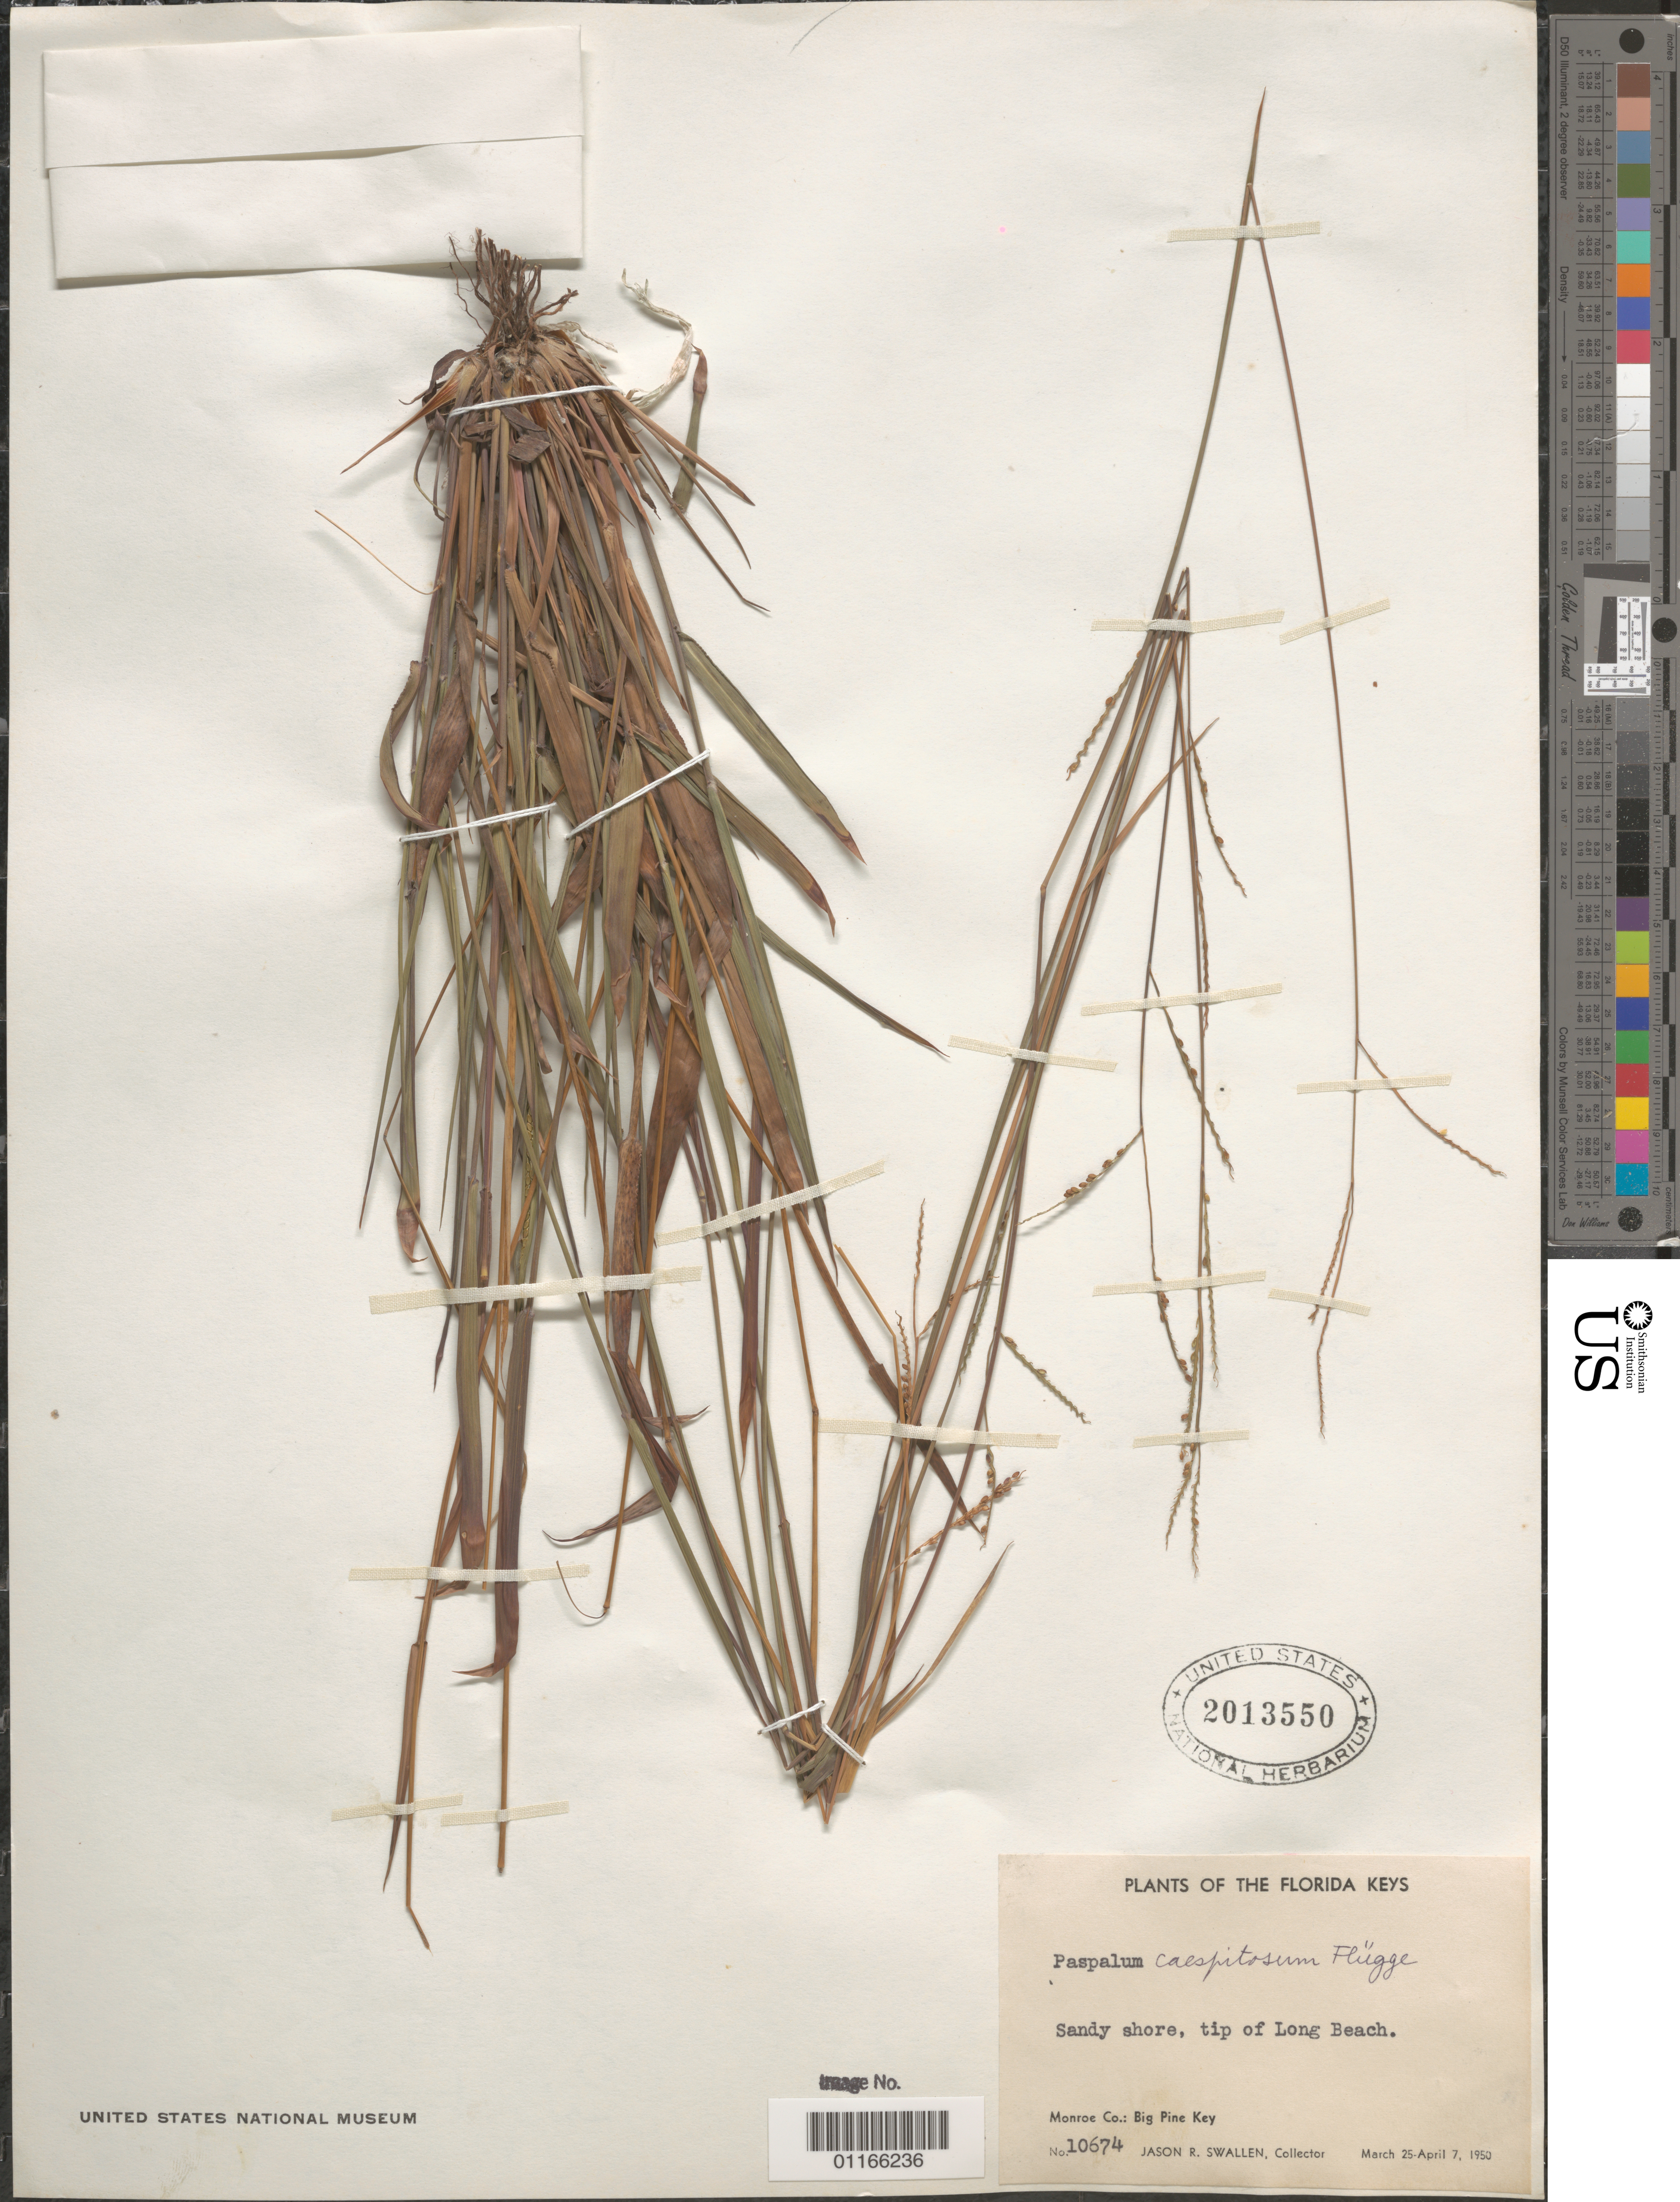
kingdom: Plantae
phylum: Tracheophyta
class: Liliopsida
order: Poales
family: Poaceae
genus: Paspalum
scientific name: Paspalum caespitosum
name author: Flüggé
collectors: J. R. Swallen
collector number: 10674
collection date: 1950-03-25/1950-04-07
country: United States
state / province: Florida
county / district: Monroe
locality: Big Pine Key. Tip of Long Beach.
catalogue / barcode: US 2013550